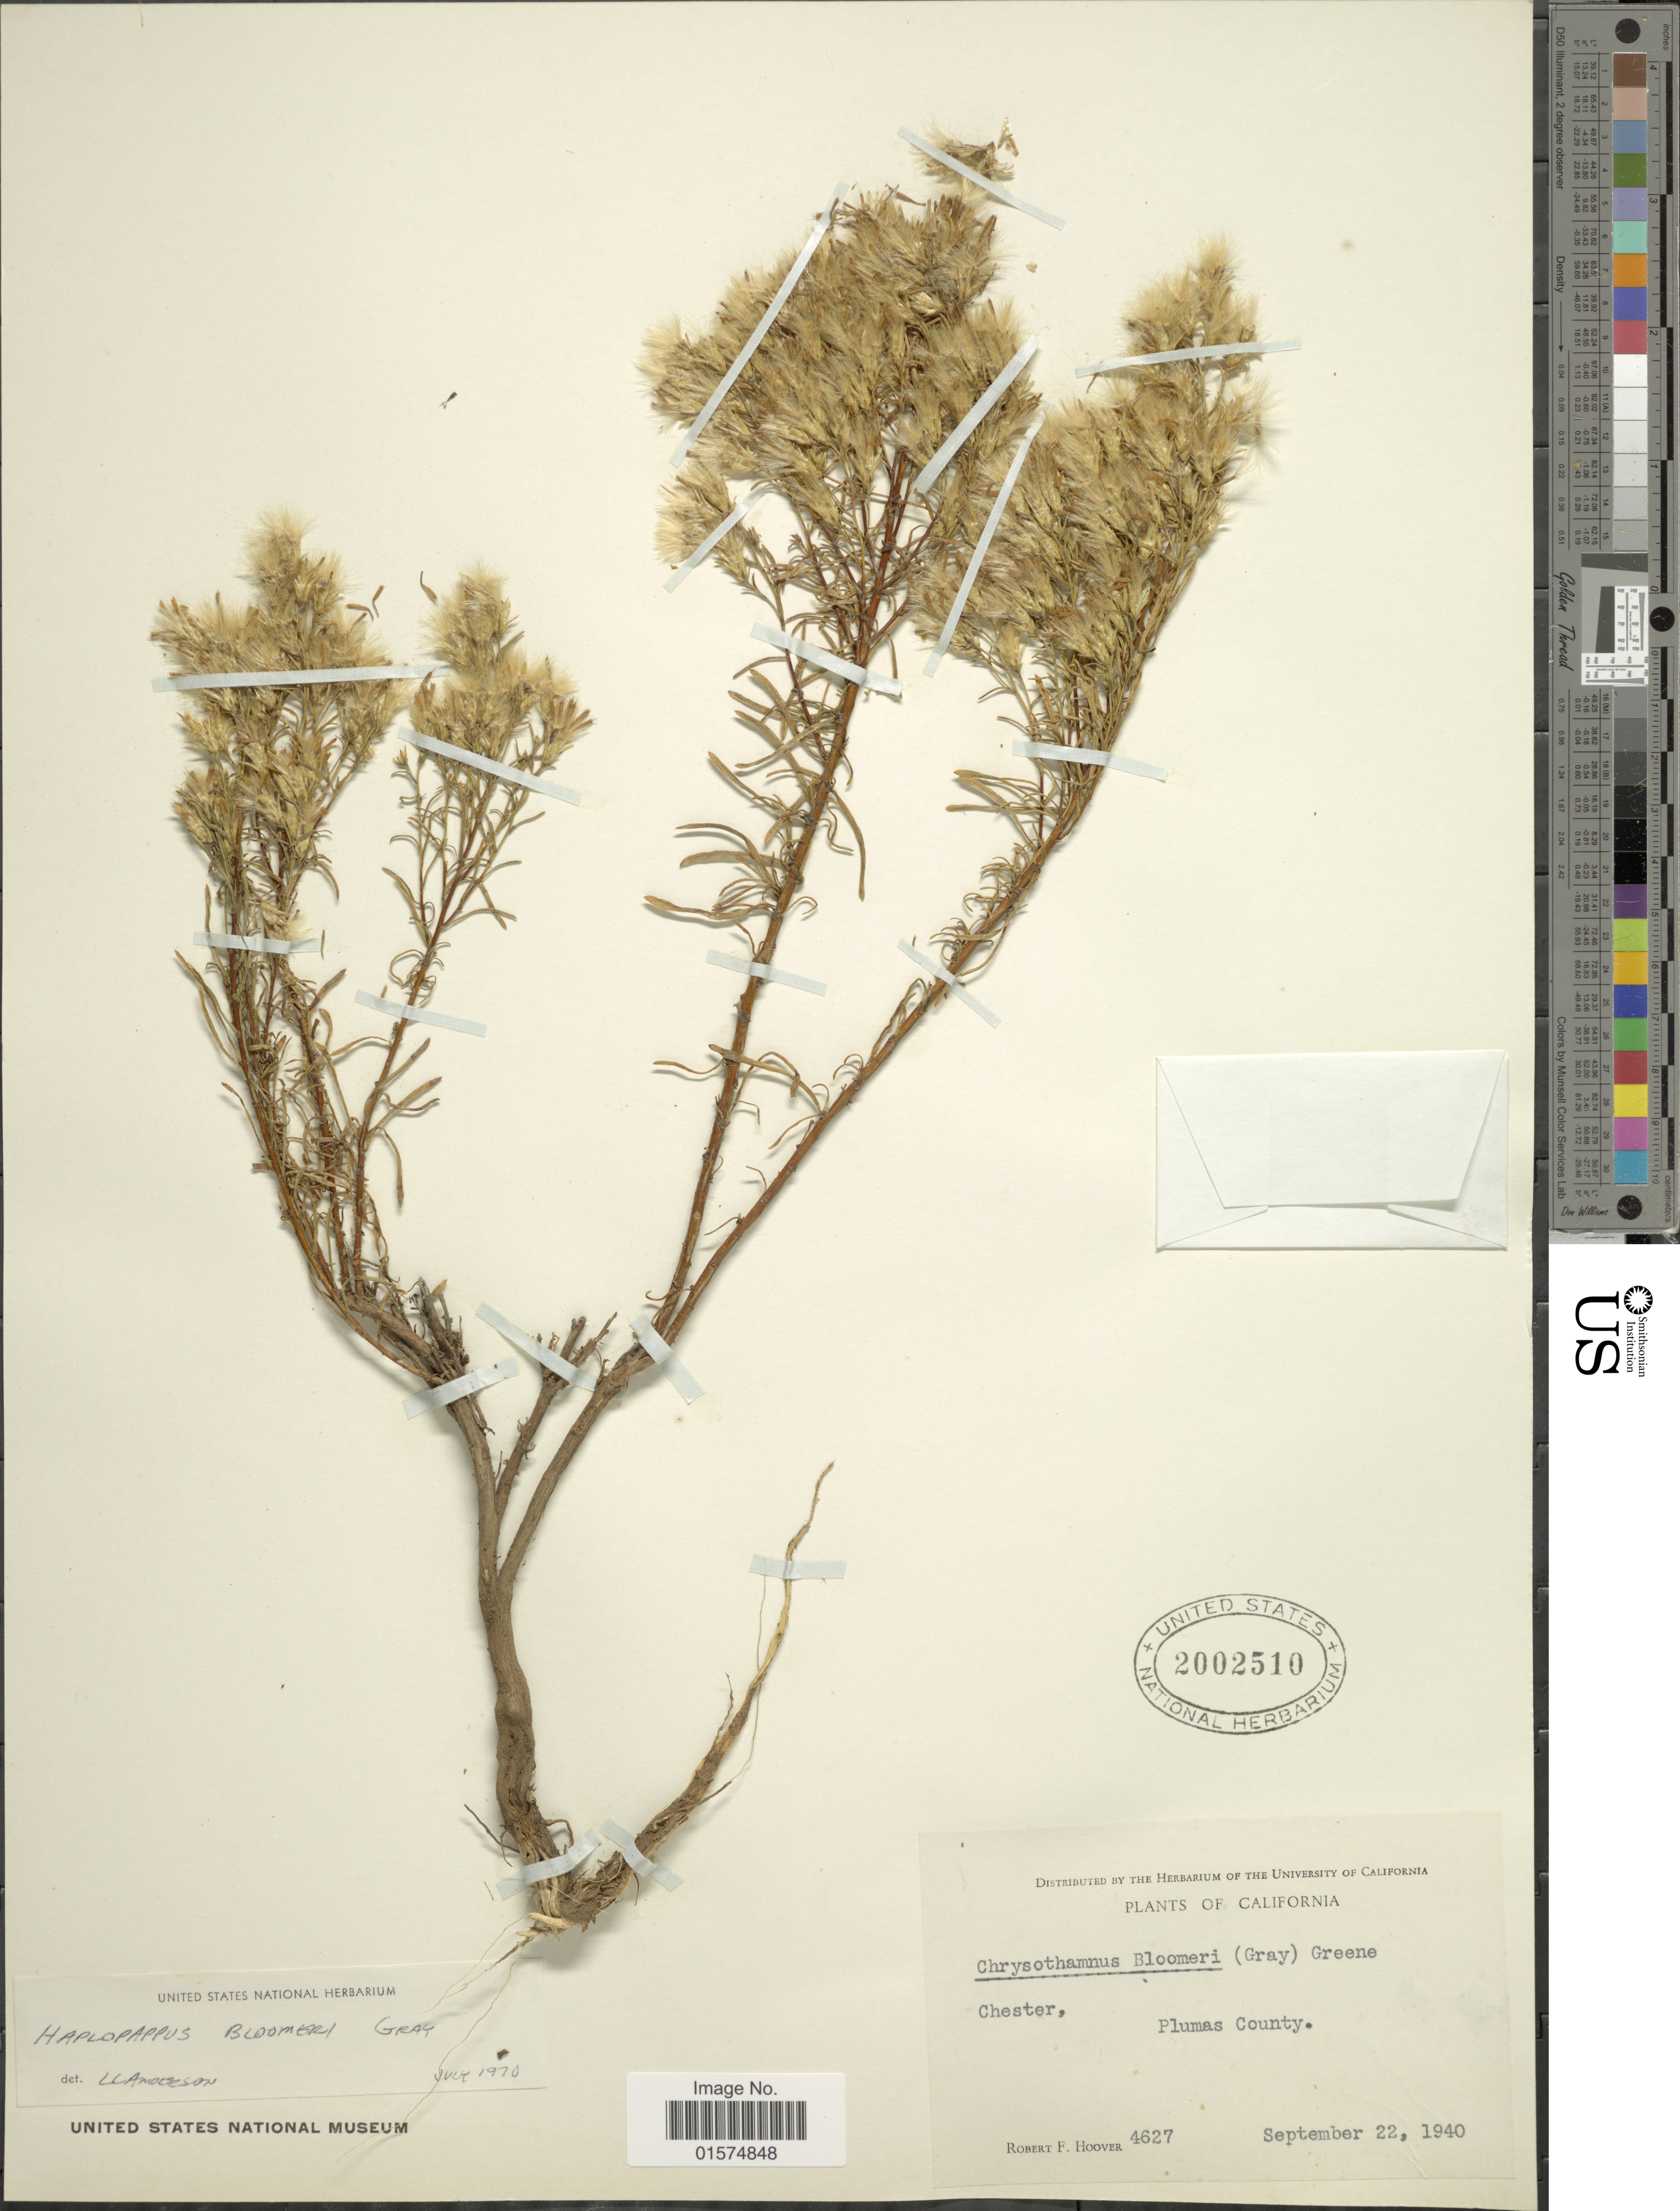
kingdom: Plantae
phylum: Tracheophyta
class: Magnoliopsida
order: Asterales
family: Asteraceae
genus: Ericameria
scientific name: Ericameria bloomeri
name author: (A. Gray) J.F. Macbr.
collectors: R. F. Hoover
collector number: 4627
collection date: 1940-09-22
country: United States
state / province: California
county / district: Plumas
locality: Plumas County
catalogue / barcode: US 2002510